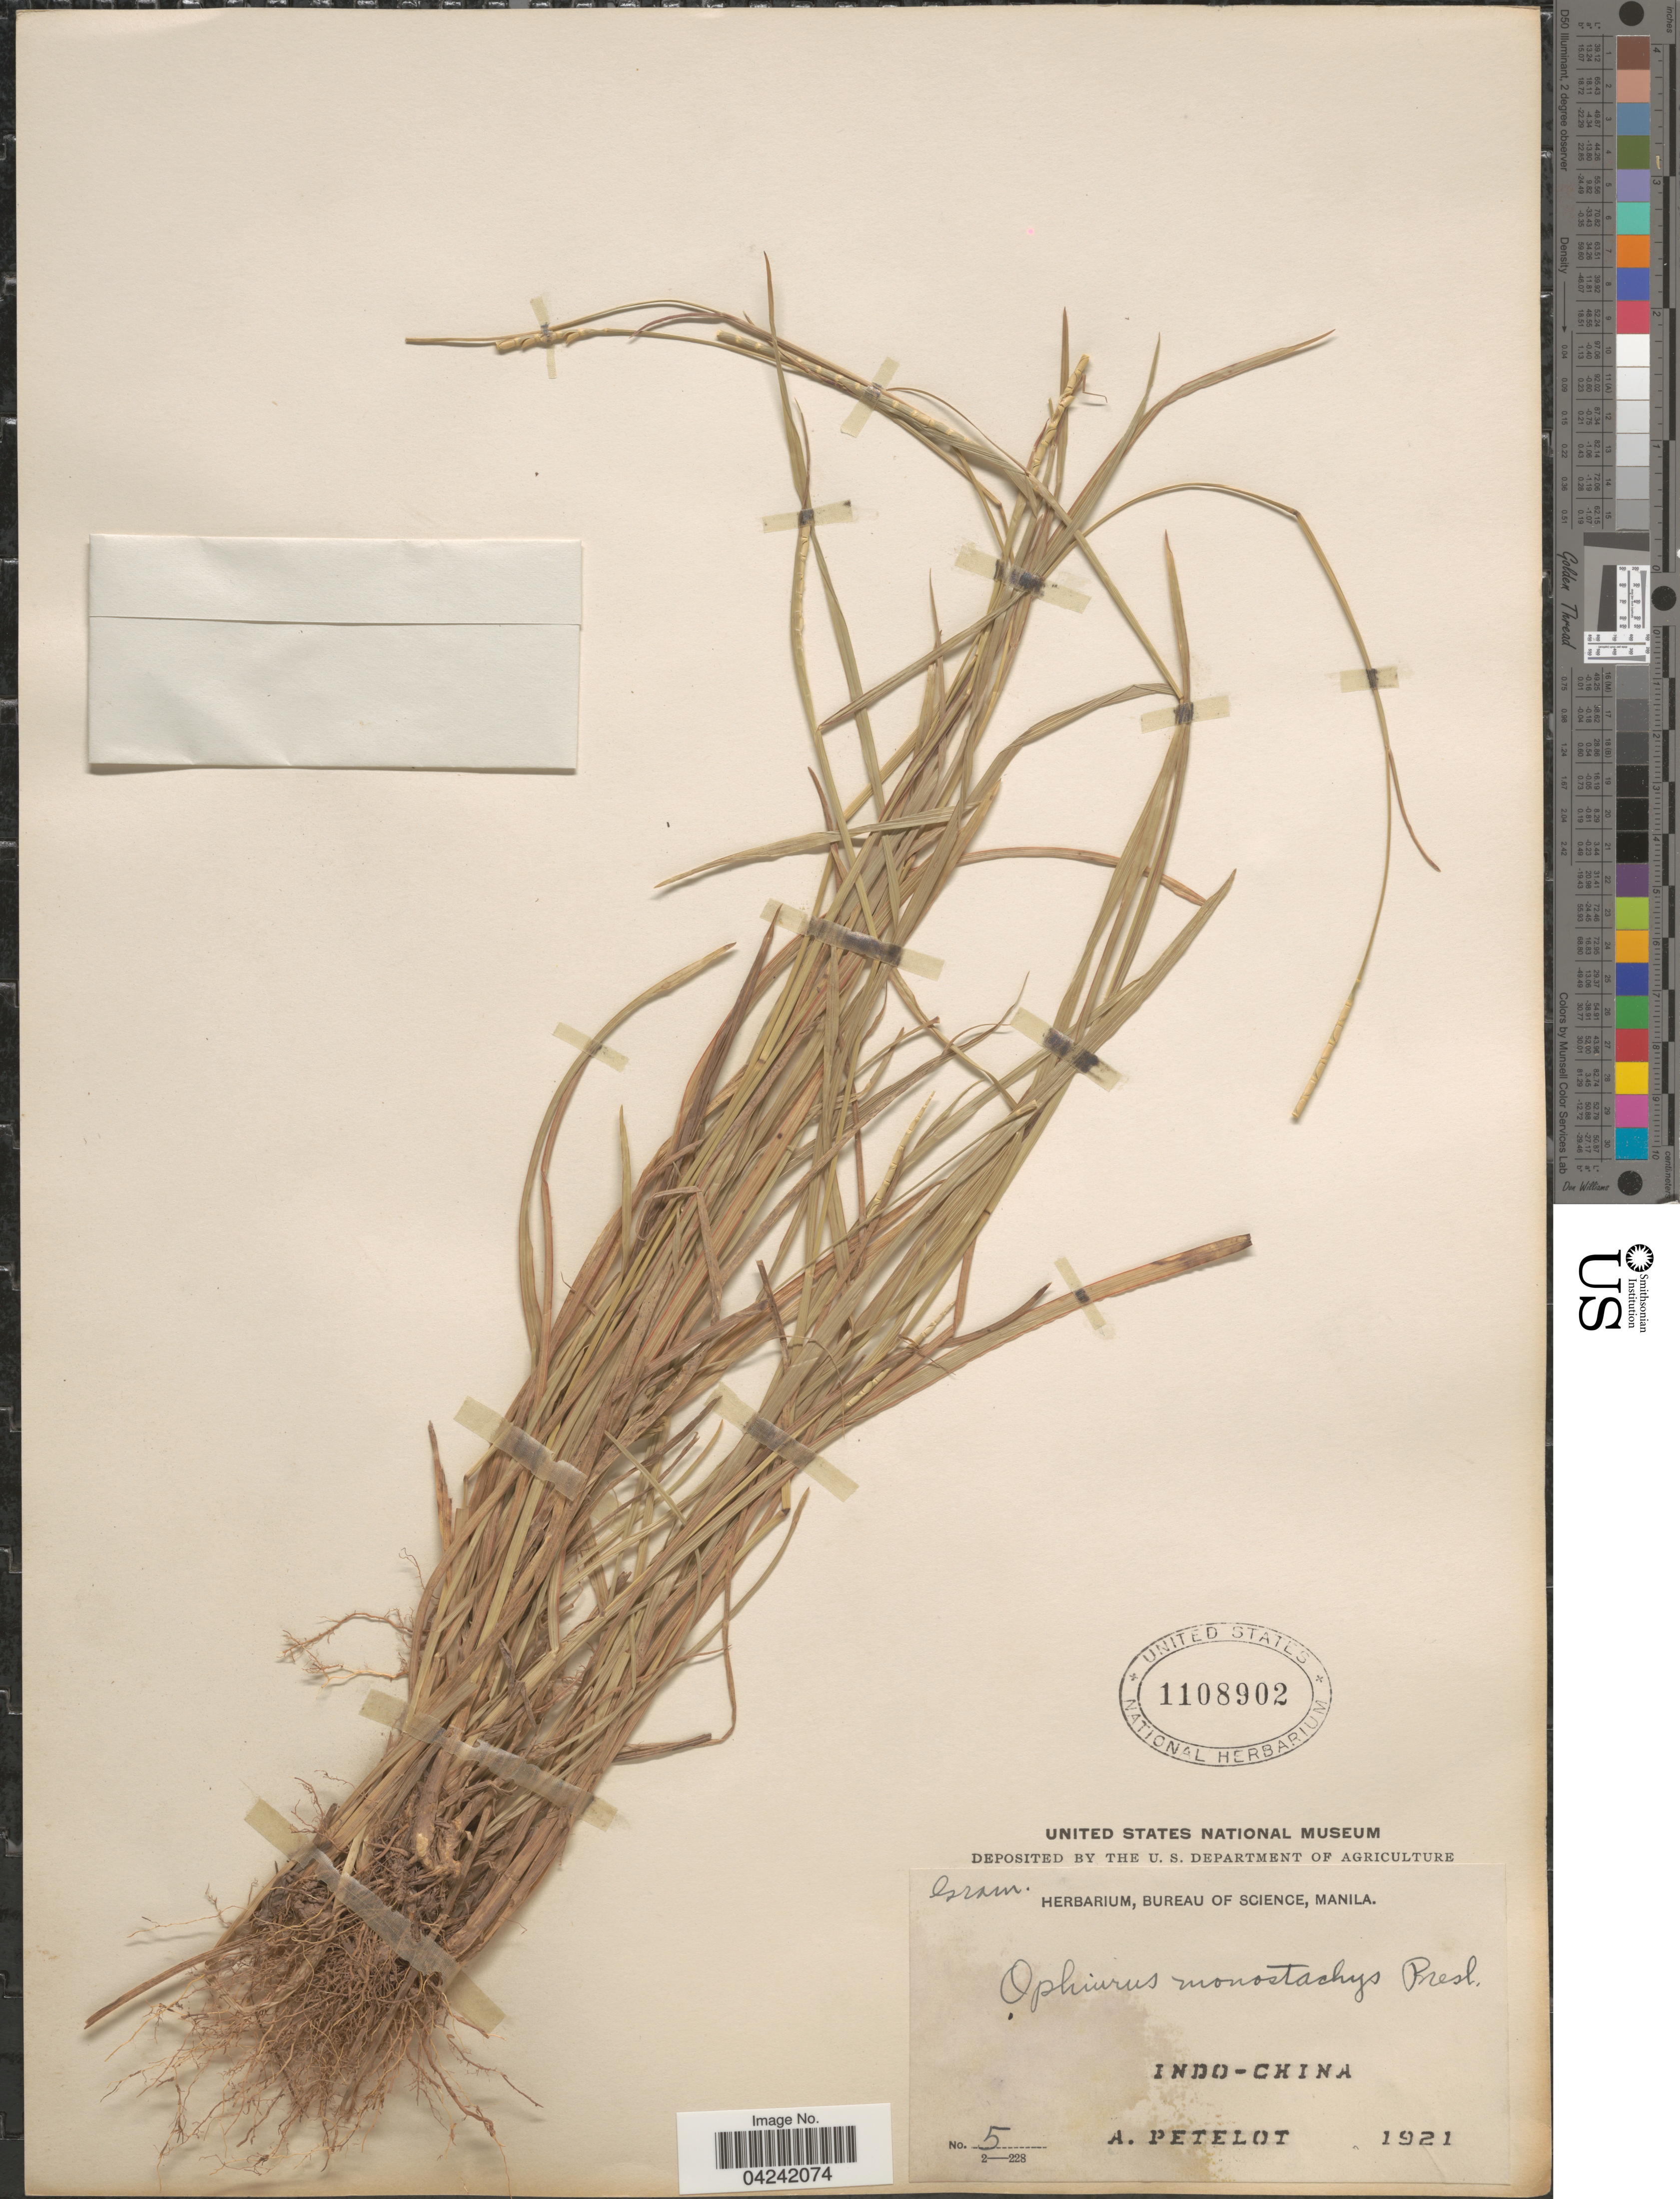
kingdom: Plantae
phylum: Tracheophyta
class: Liliopsida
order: Poales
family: Poaceae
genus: Mnesithea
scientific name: Mnesithea laevis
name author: (Retz.) Kunth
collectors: A. Petelot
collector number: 5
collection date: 1921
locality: Indo-China.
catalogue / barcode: US 1108902